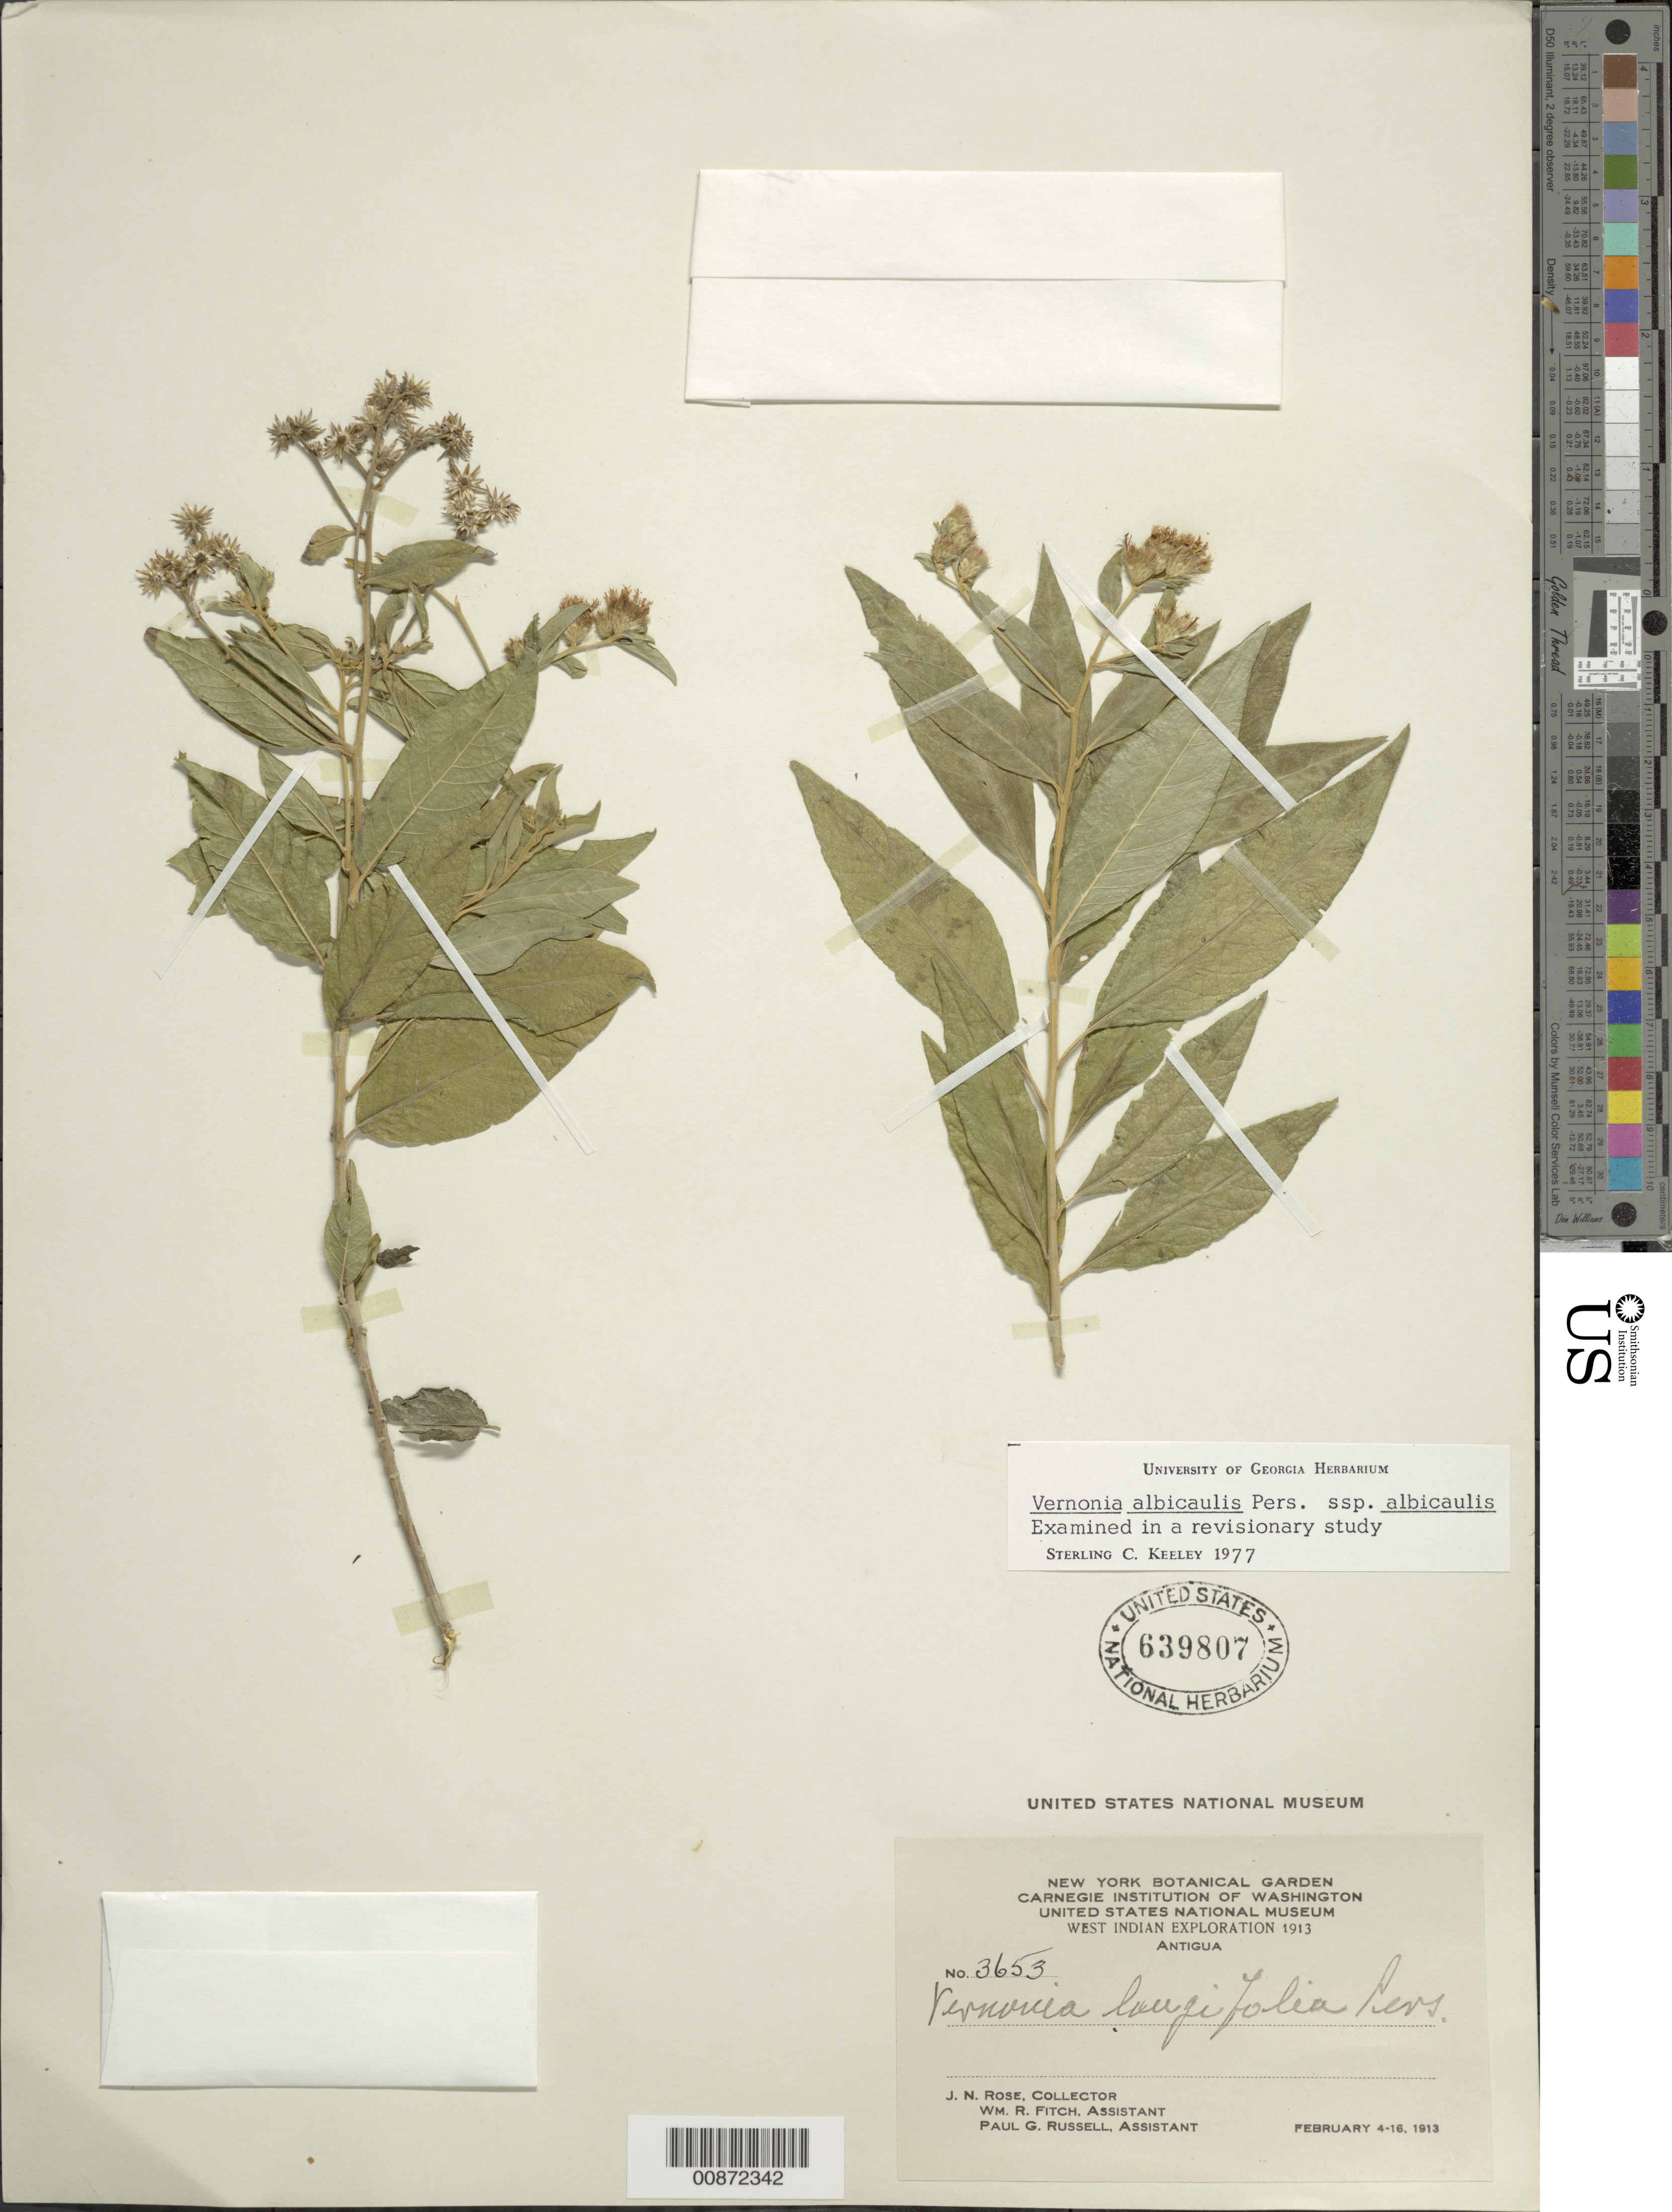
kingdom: Plantae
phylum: Tracheophyta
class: Magnoliopsida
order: Asterales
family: Asteraceae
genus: Lepidaploa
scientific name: Lepidaploa glabra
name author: (Willd.) H. Rob.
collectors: J. N. Rose, W. R. Fitch & P. G. Russell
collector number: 3653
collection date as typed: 04 Feb 1913 to 16 Feb 1913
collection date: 1913-02-04/1913-02-16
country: Antigua and Barbuda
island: Leeward Is.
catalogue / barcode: US 639807